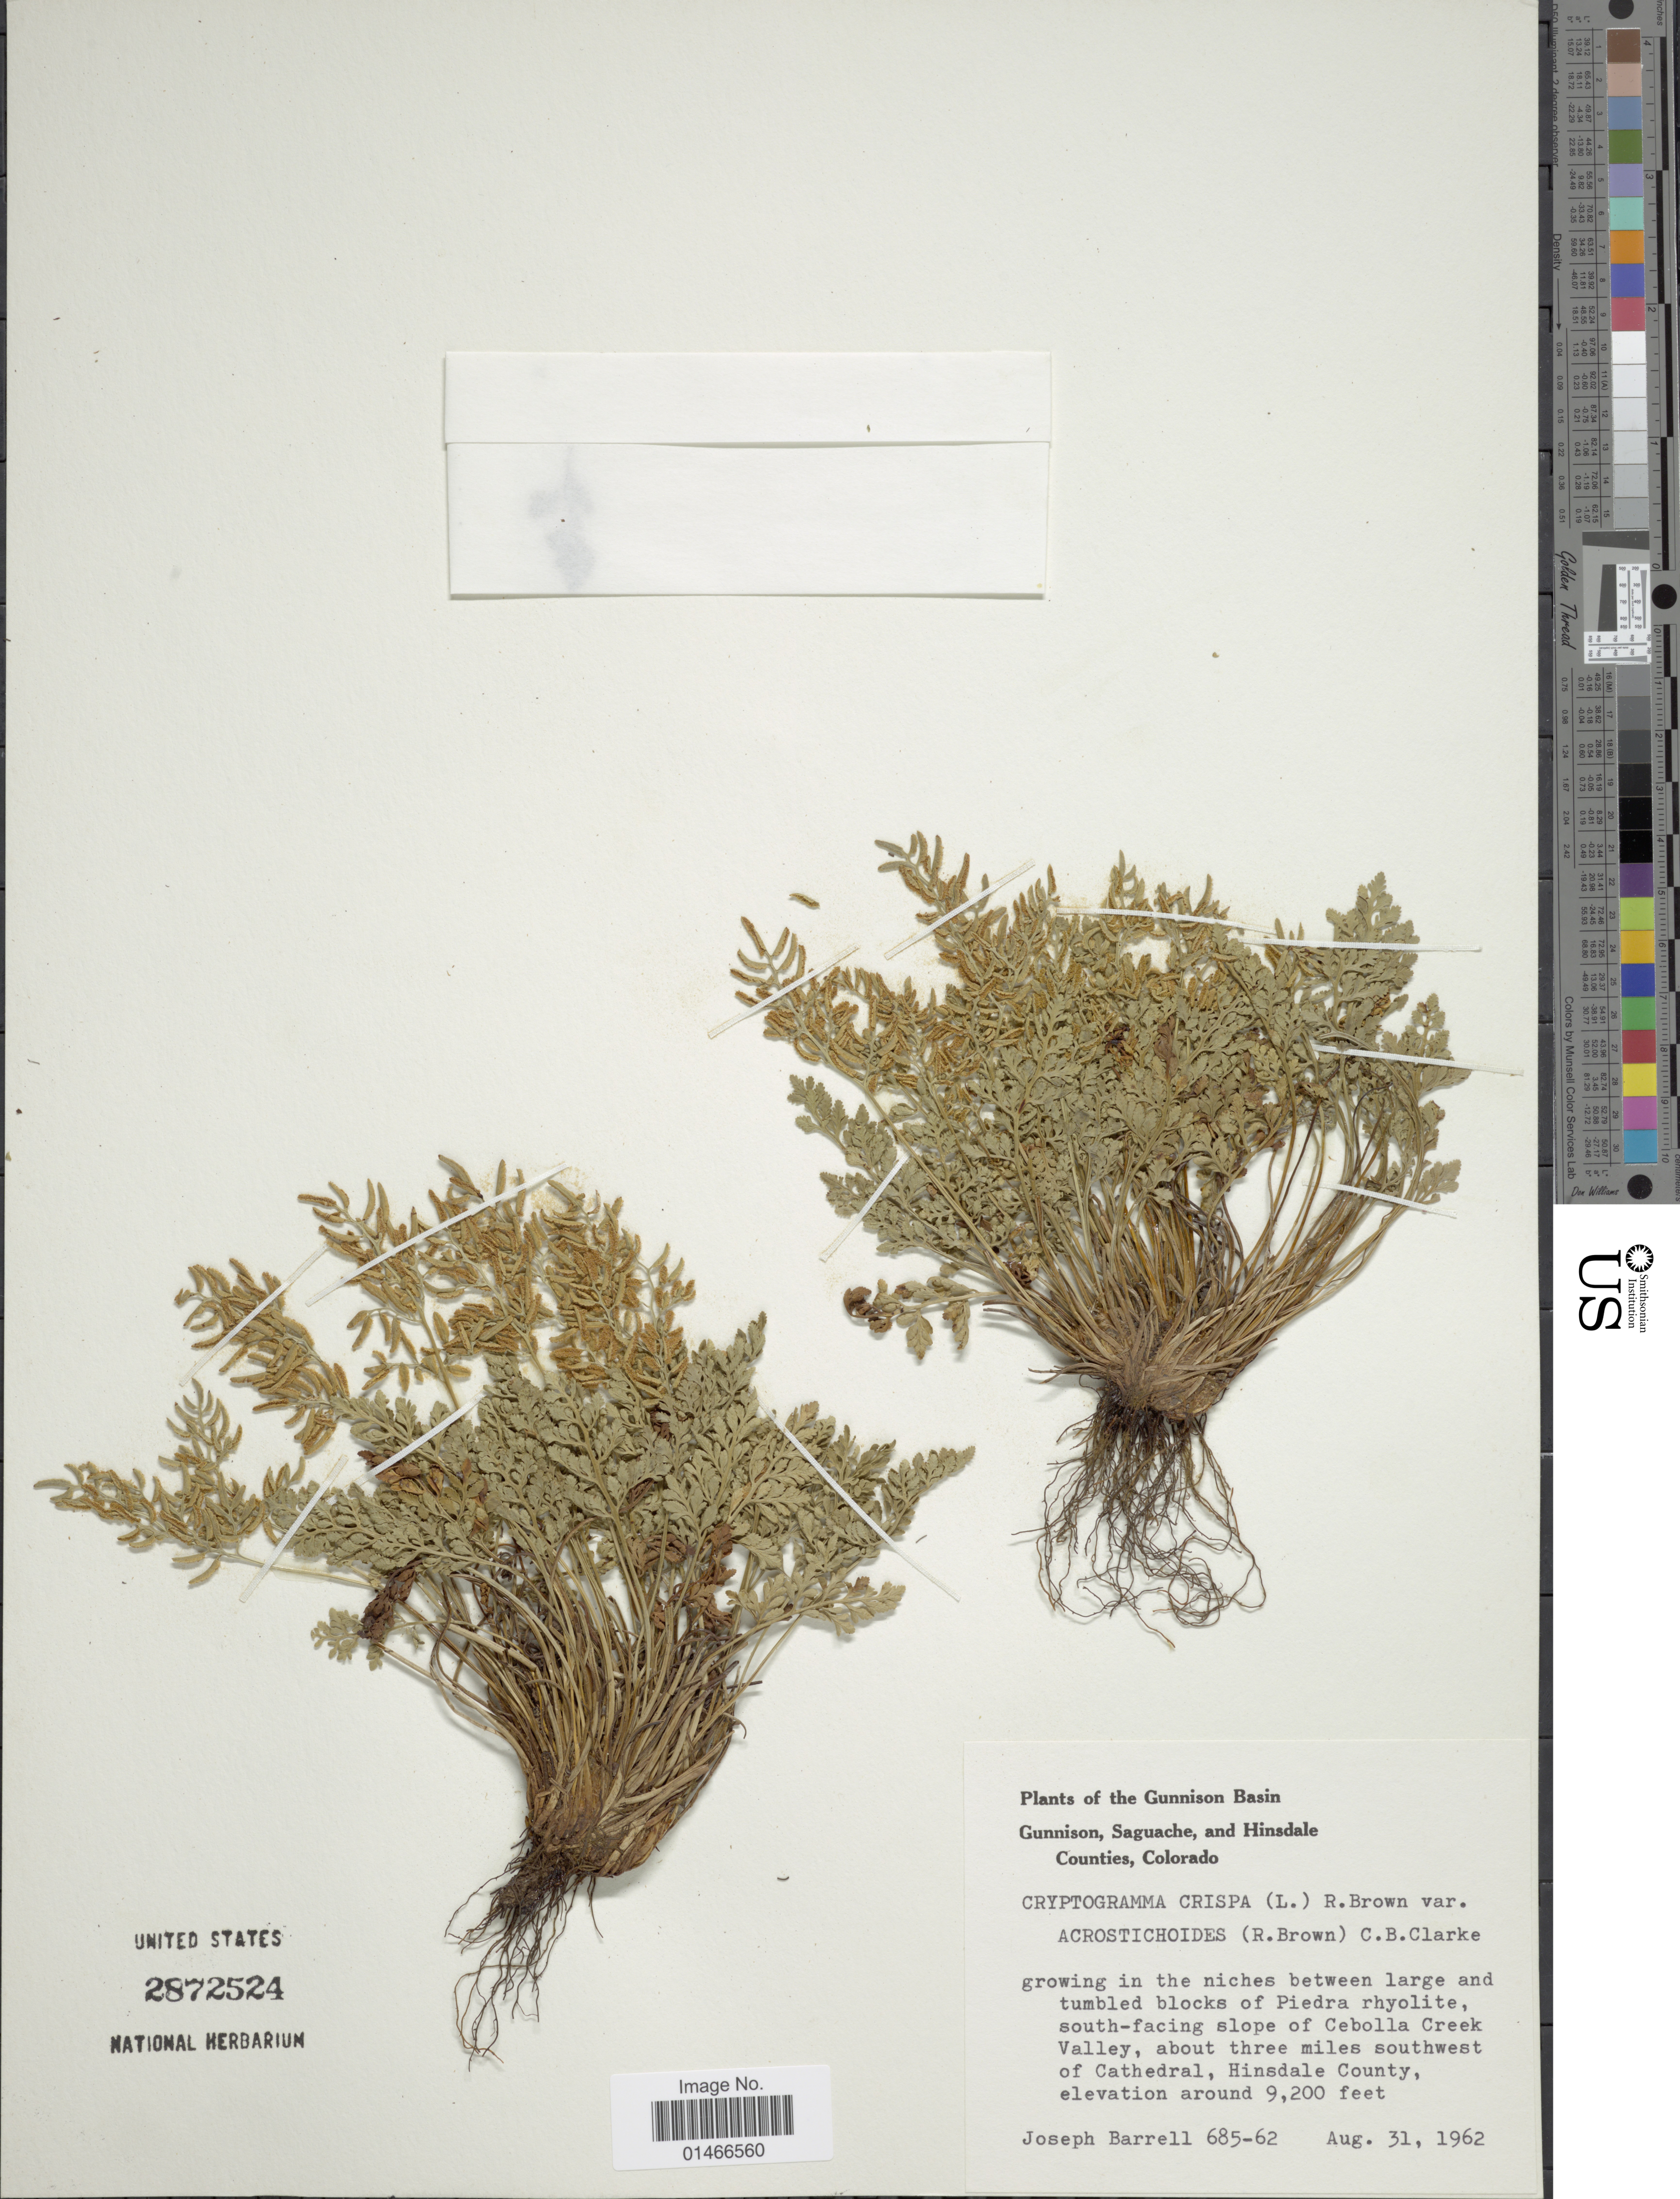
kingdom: Plantae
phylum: Tracheophyta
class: Polypodiopsida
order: Polypodiales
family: Pteridaceae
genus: Cryptogramma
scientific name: Cryptogramma acrostichoides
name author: R. Br.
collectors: J. Barrell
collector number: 685-62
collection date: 1962-08-31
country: United States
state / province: Colorado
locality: The Gunnison Basin Gunnison, Saguache, and Hinsdale Counties. Growing in the niches between large and tumbled blocks of Piedra rhyolite, south-facing slope of Cebolla Creek Valley, about three miles southwest of Cathedral, Hinsdale County.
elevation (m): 2804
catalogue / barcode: US 2872524